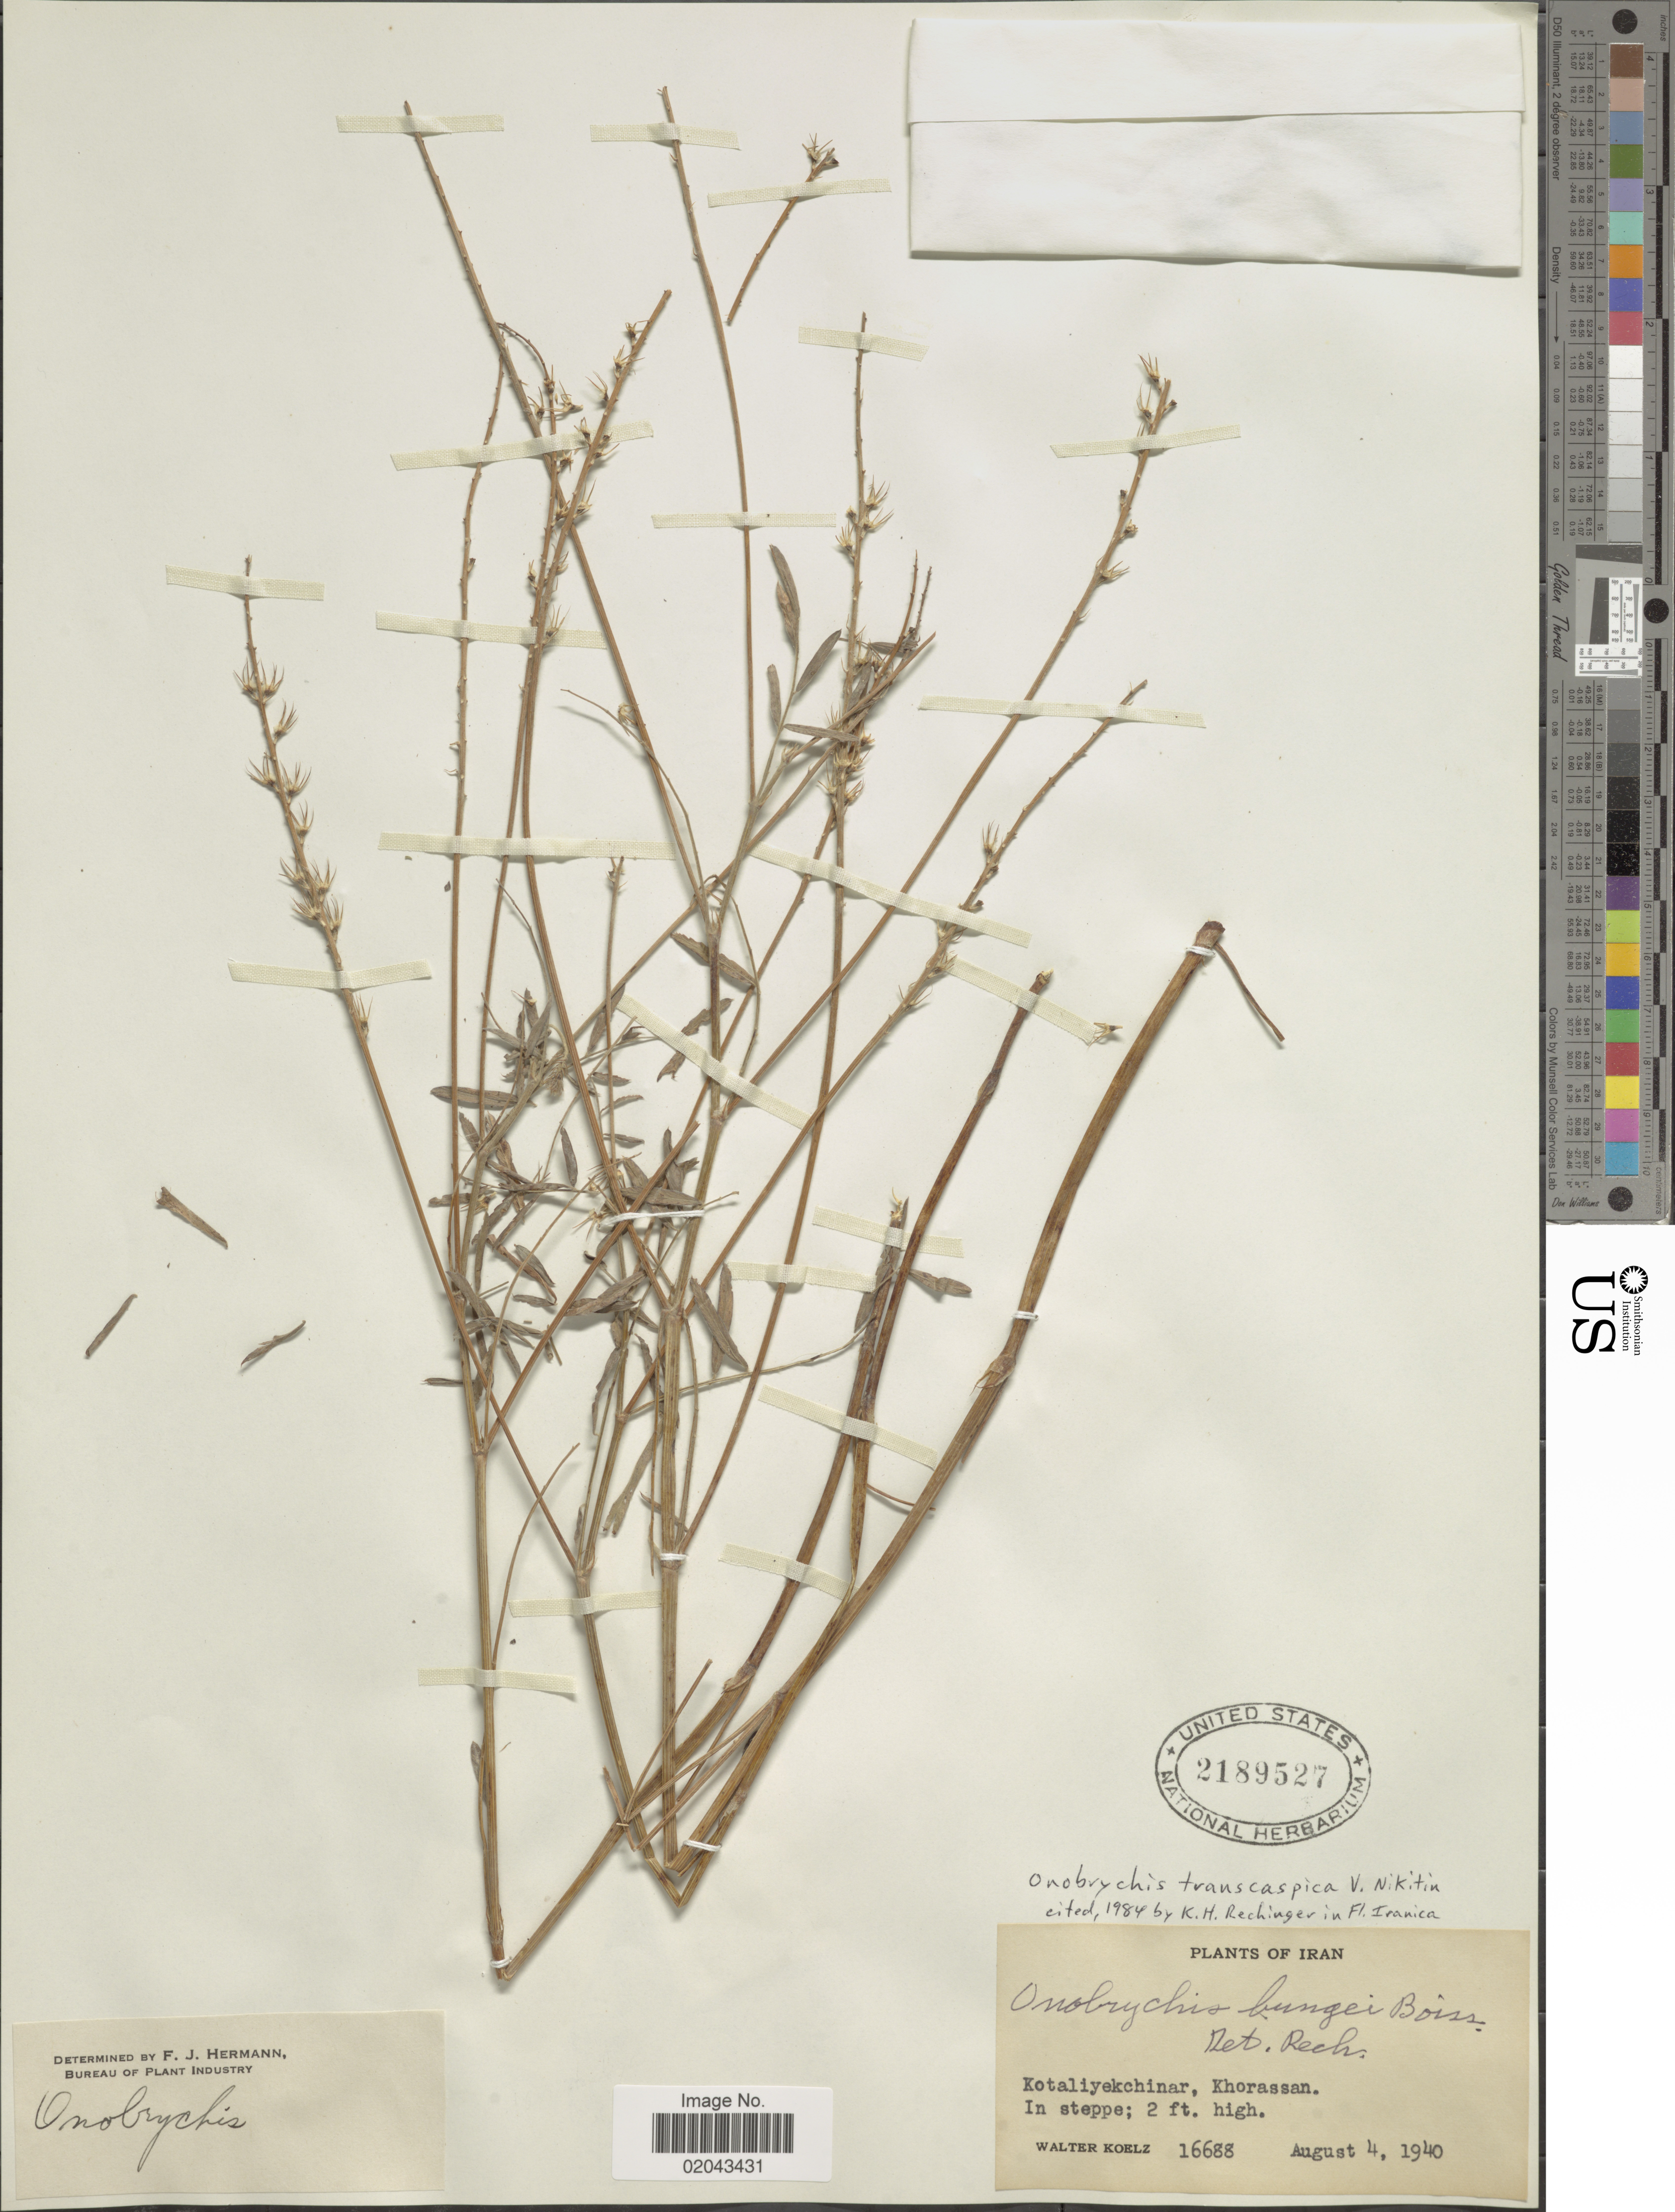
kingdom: Plantae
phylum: Tracheophyta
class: Magnoliopsida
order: Fabales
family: Fabaceae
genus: Onobrychis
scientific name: Onobrychis transcaspica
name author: V.A. Nikitin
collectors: W. N. Koelz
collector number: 16688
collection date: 1940-08-04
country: Iran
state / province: Khorasan [obsolete]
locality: Kotaliyekchinar, Khorassan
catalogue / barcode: US 2189527